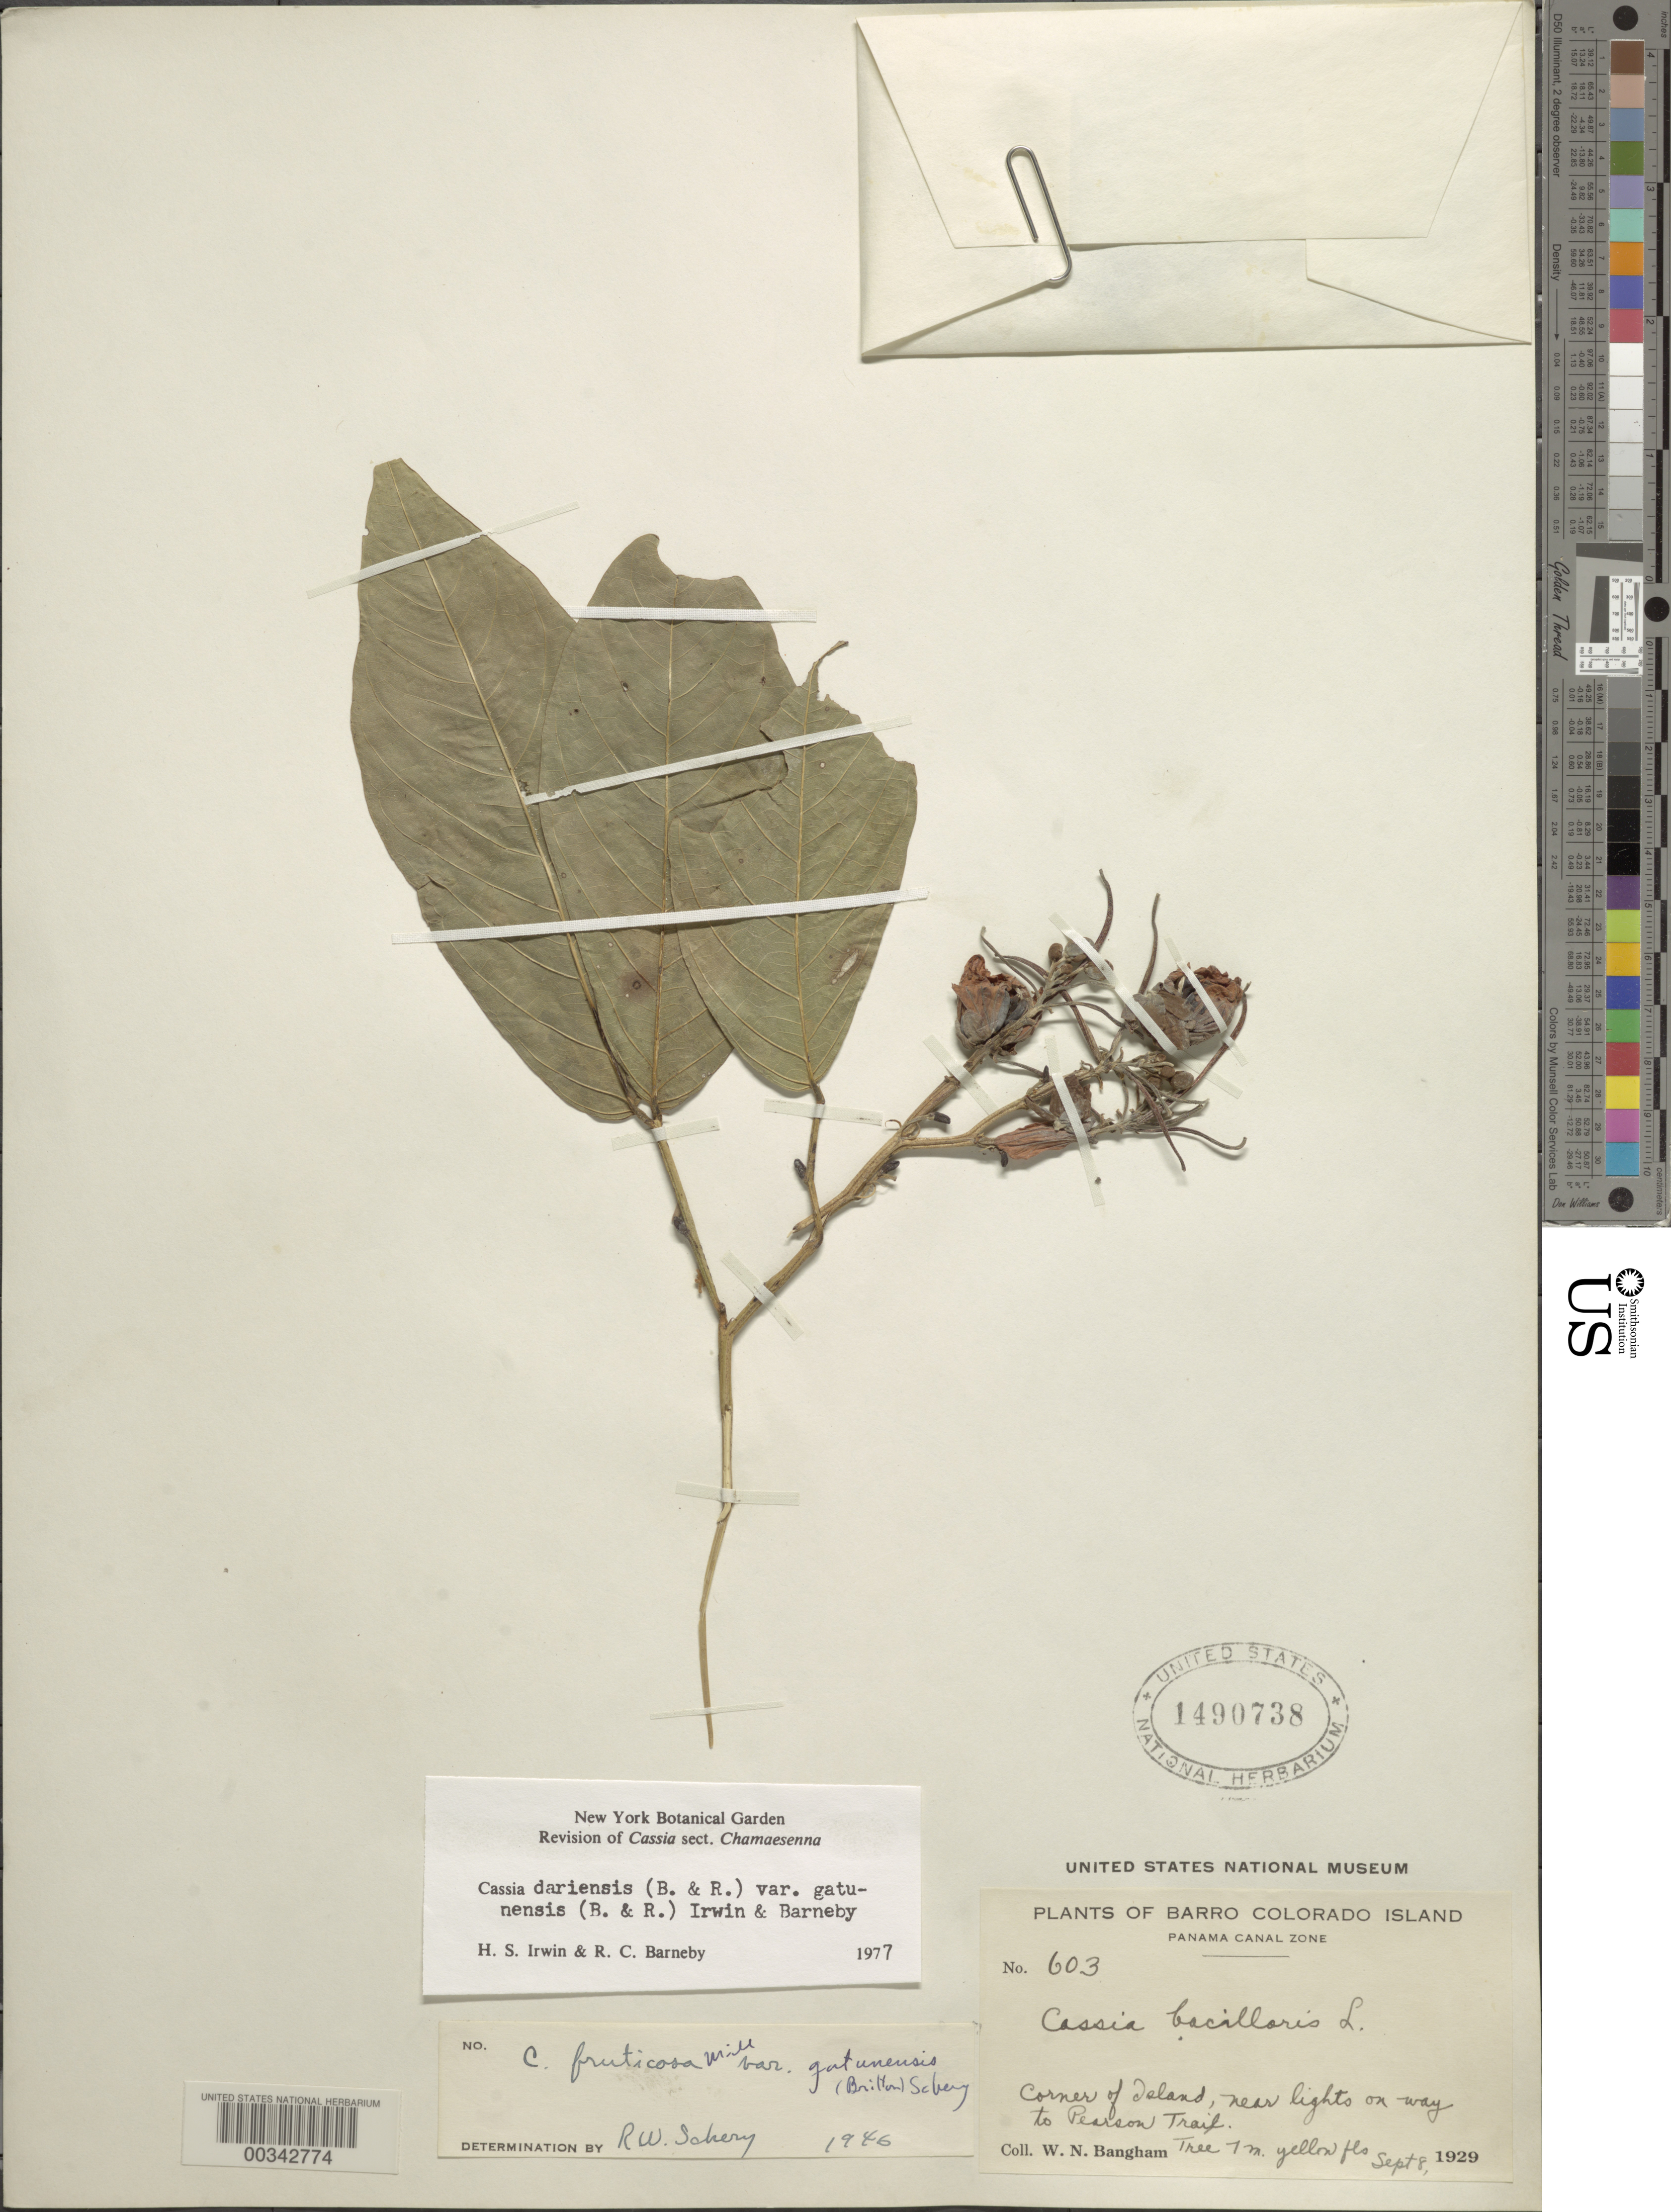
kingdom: Plantae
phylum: Tracheophyta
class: Magnoliopsida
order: Fabales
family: Fabaceae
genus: Senna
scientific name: Senna dariensis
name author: (Britton & Rose) H.S. Irwin & Barneby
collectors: W. Bangham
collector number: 603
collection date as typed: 08 Sep 1929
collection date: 1929-09-08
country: Panama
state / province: Panamá Oeste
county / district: Canal Zone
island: Barro Colorado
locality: Barro Colorado I., corner of Island, near lights on way to Pearson Trail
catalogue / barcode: US 1490738